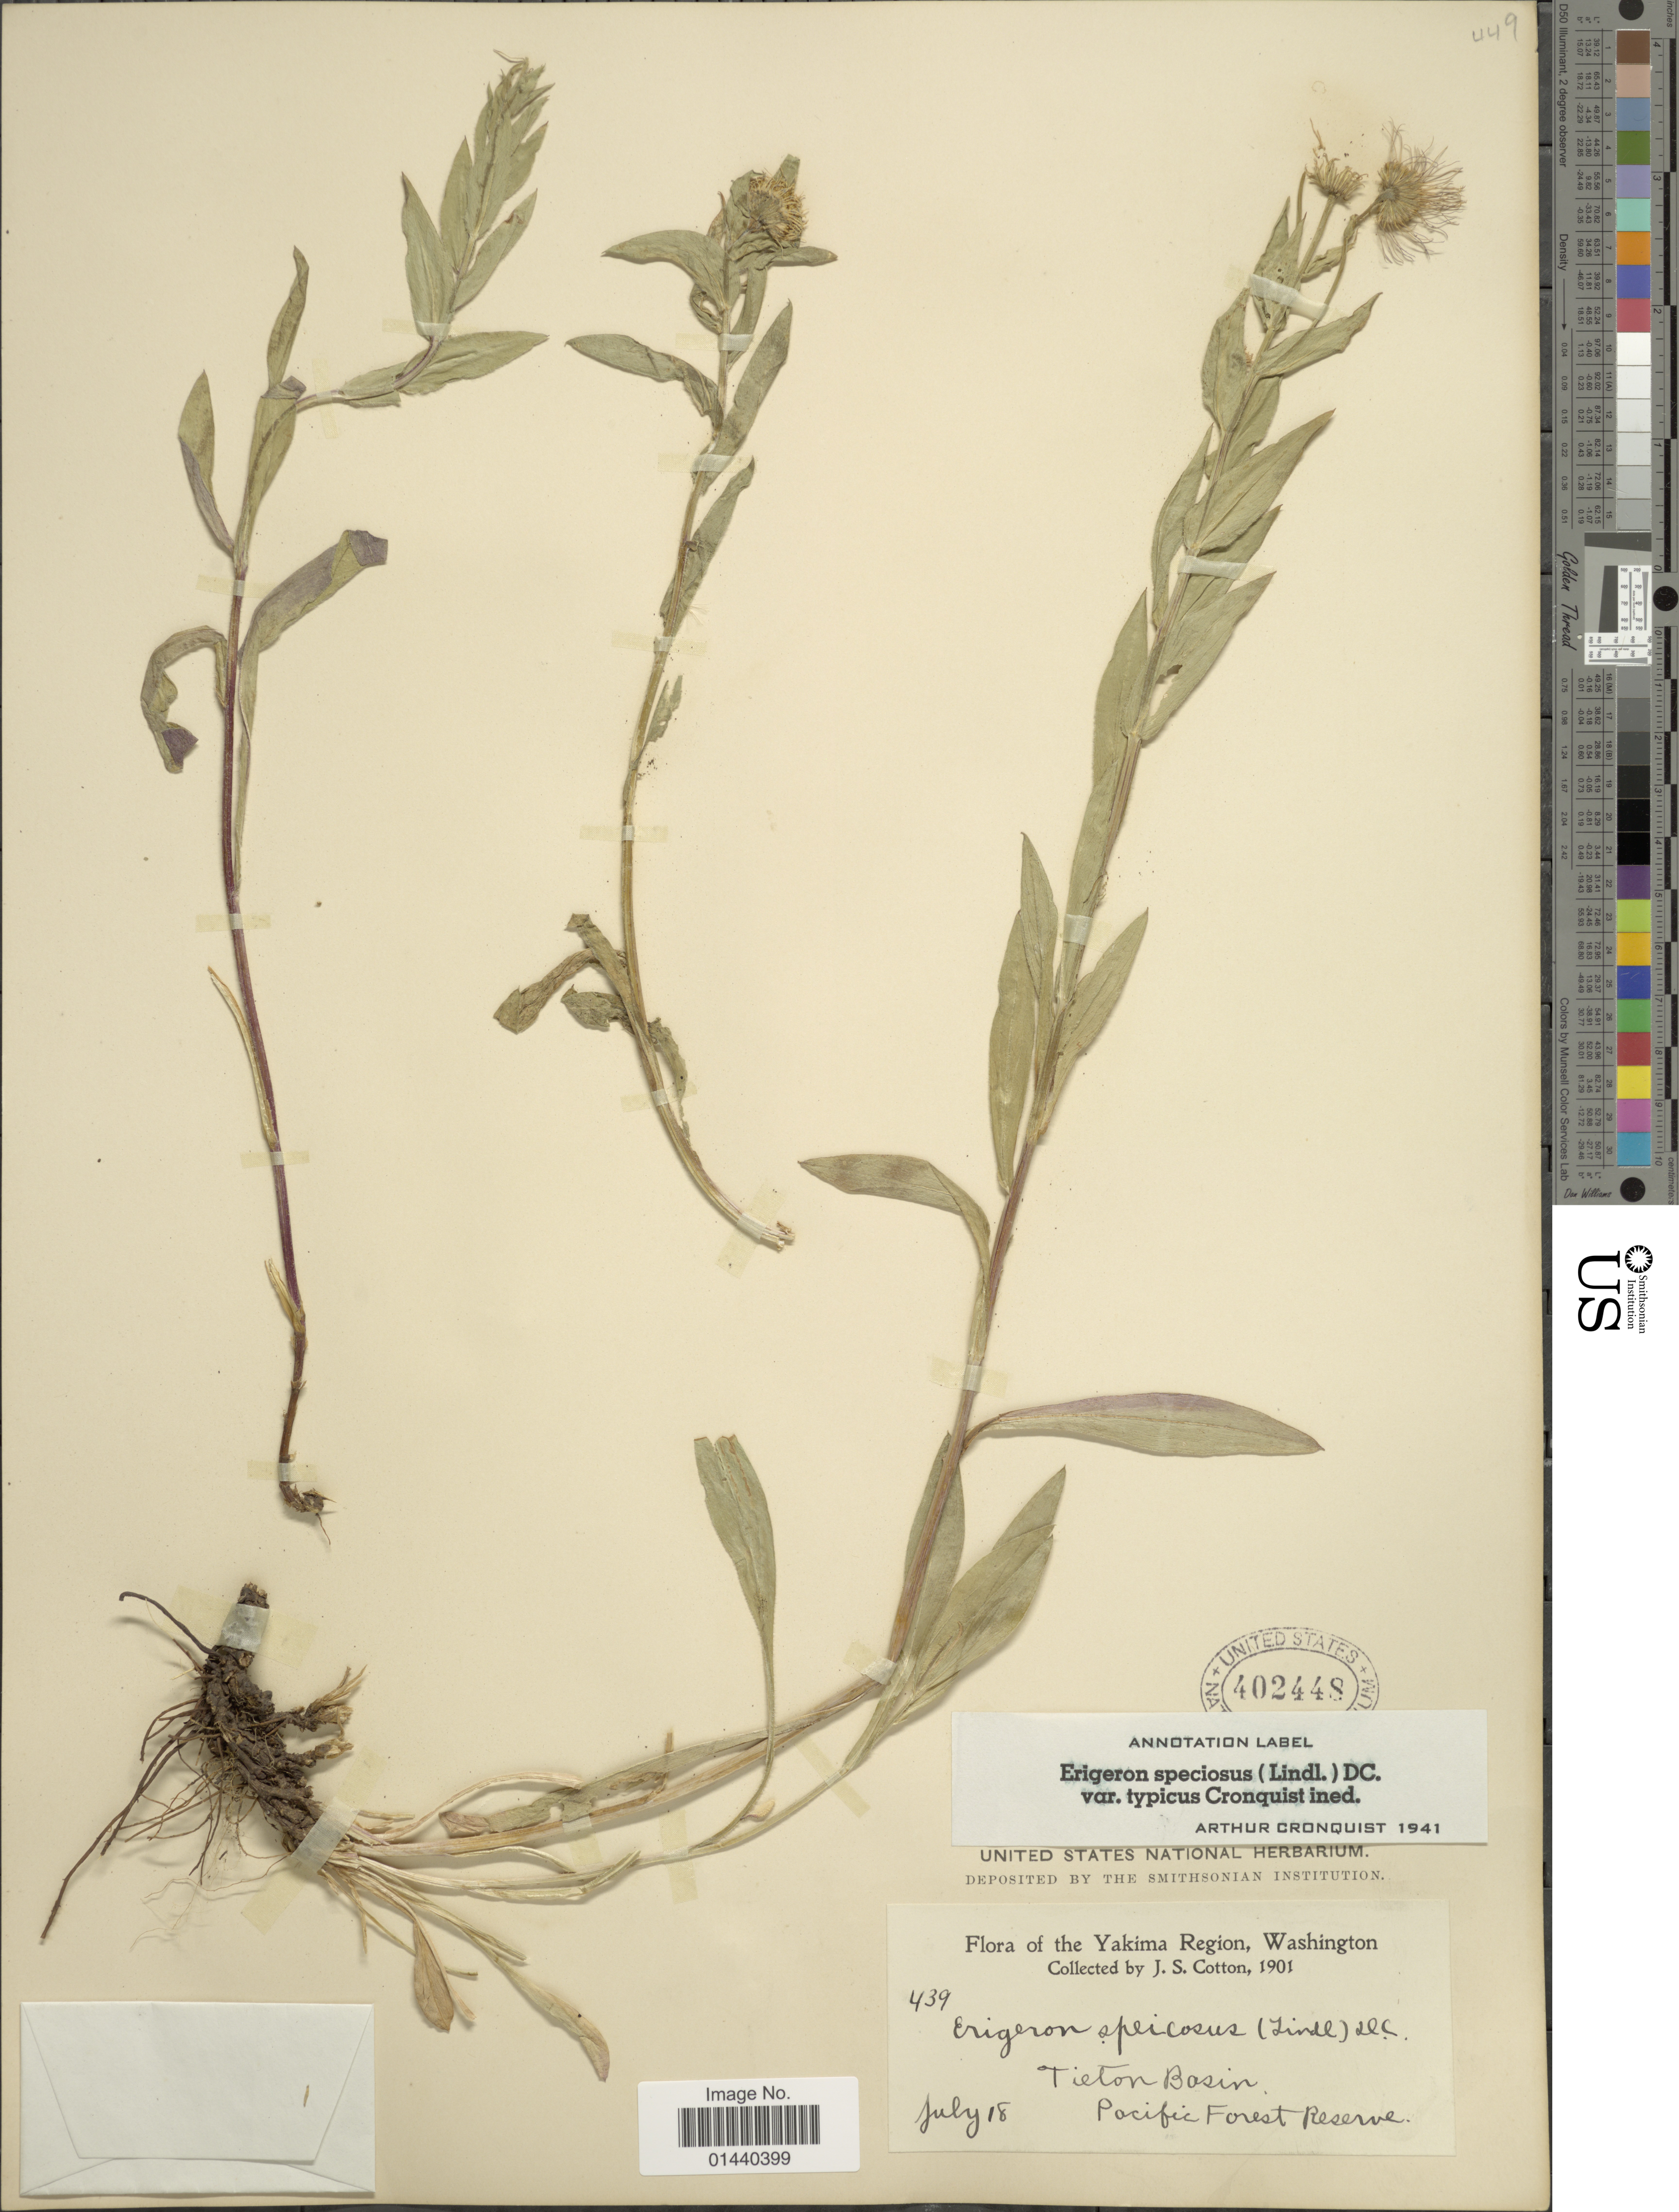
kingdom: Plantae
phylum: Tracheophyta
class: Magnoliopsida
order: Asterales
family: Asteraceae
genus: Erigeron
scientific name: Erigeron speciosus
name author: (Lindl.) DC.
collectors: J. S. Cotton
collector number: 439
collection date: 1901-07-18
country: United States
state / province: Washington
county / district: Yakima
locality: Yakima Region. Tieton Basin. Pacific Forest Reserve.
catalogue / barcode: US 402448